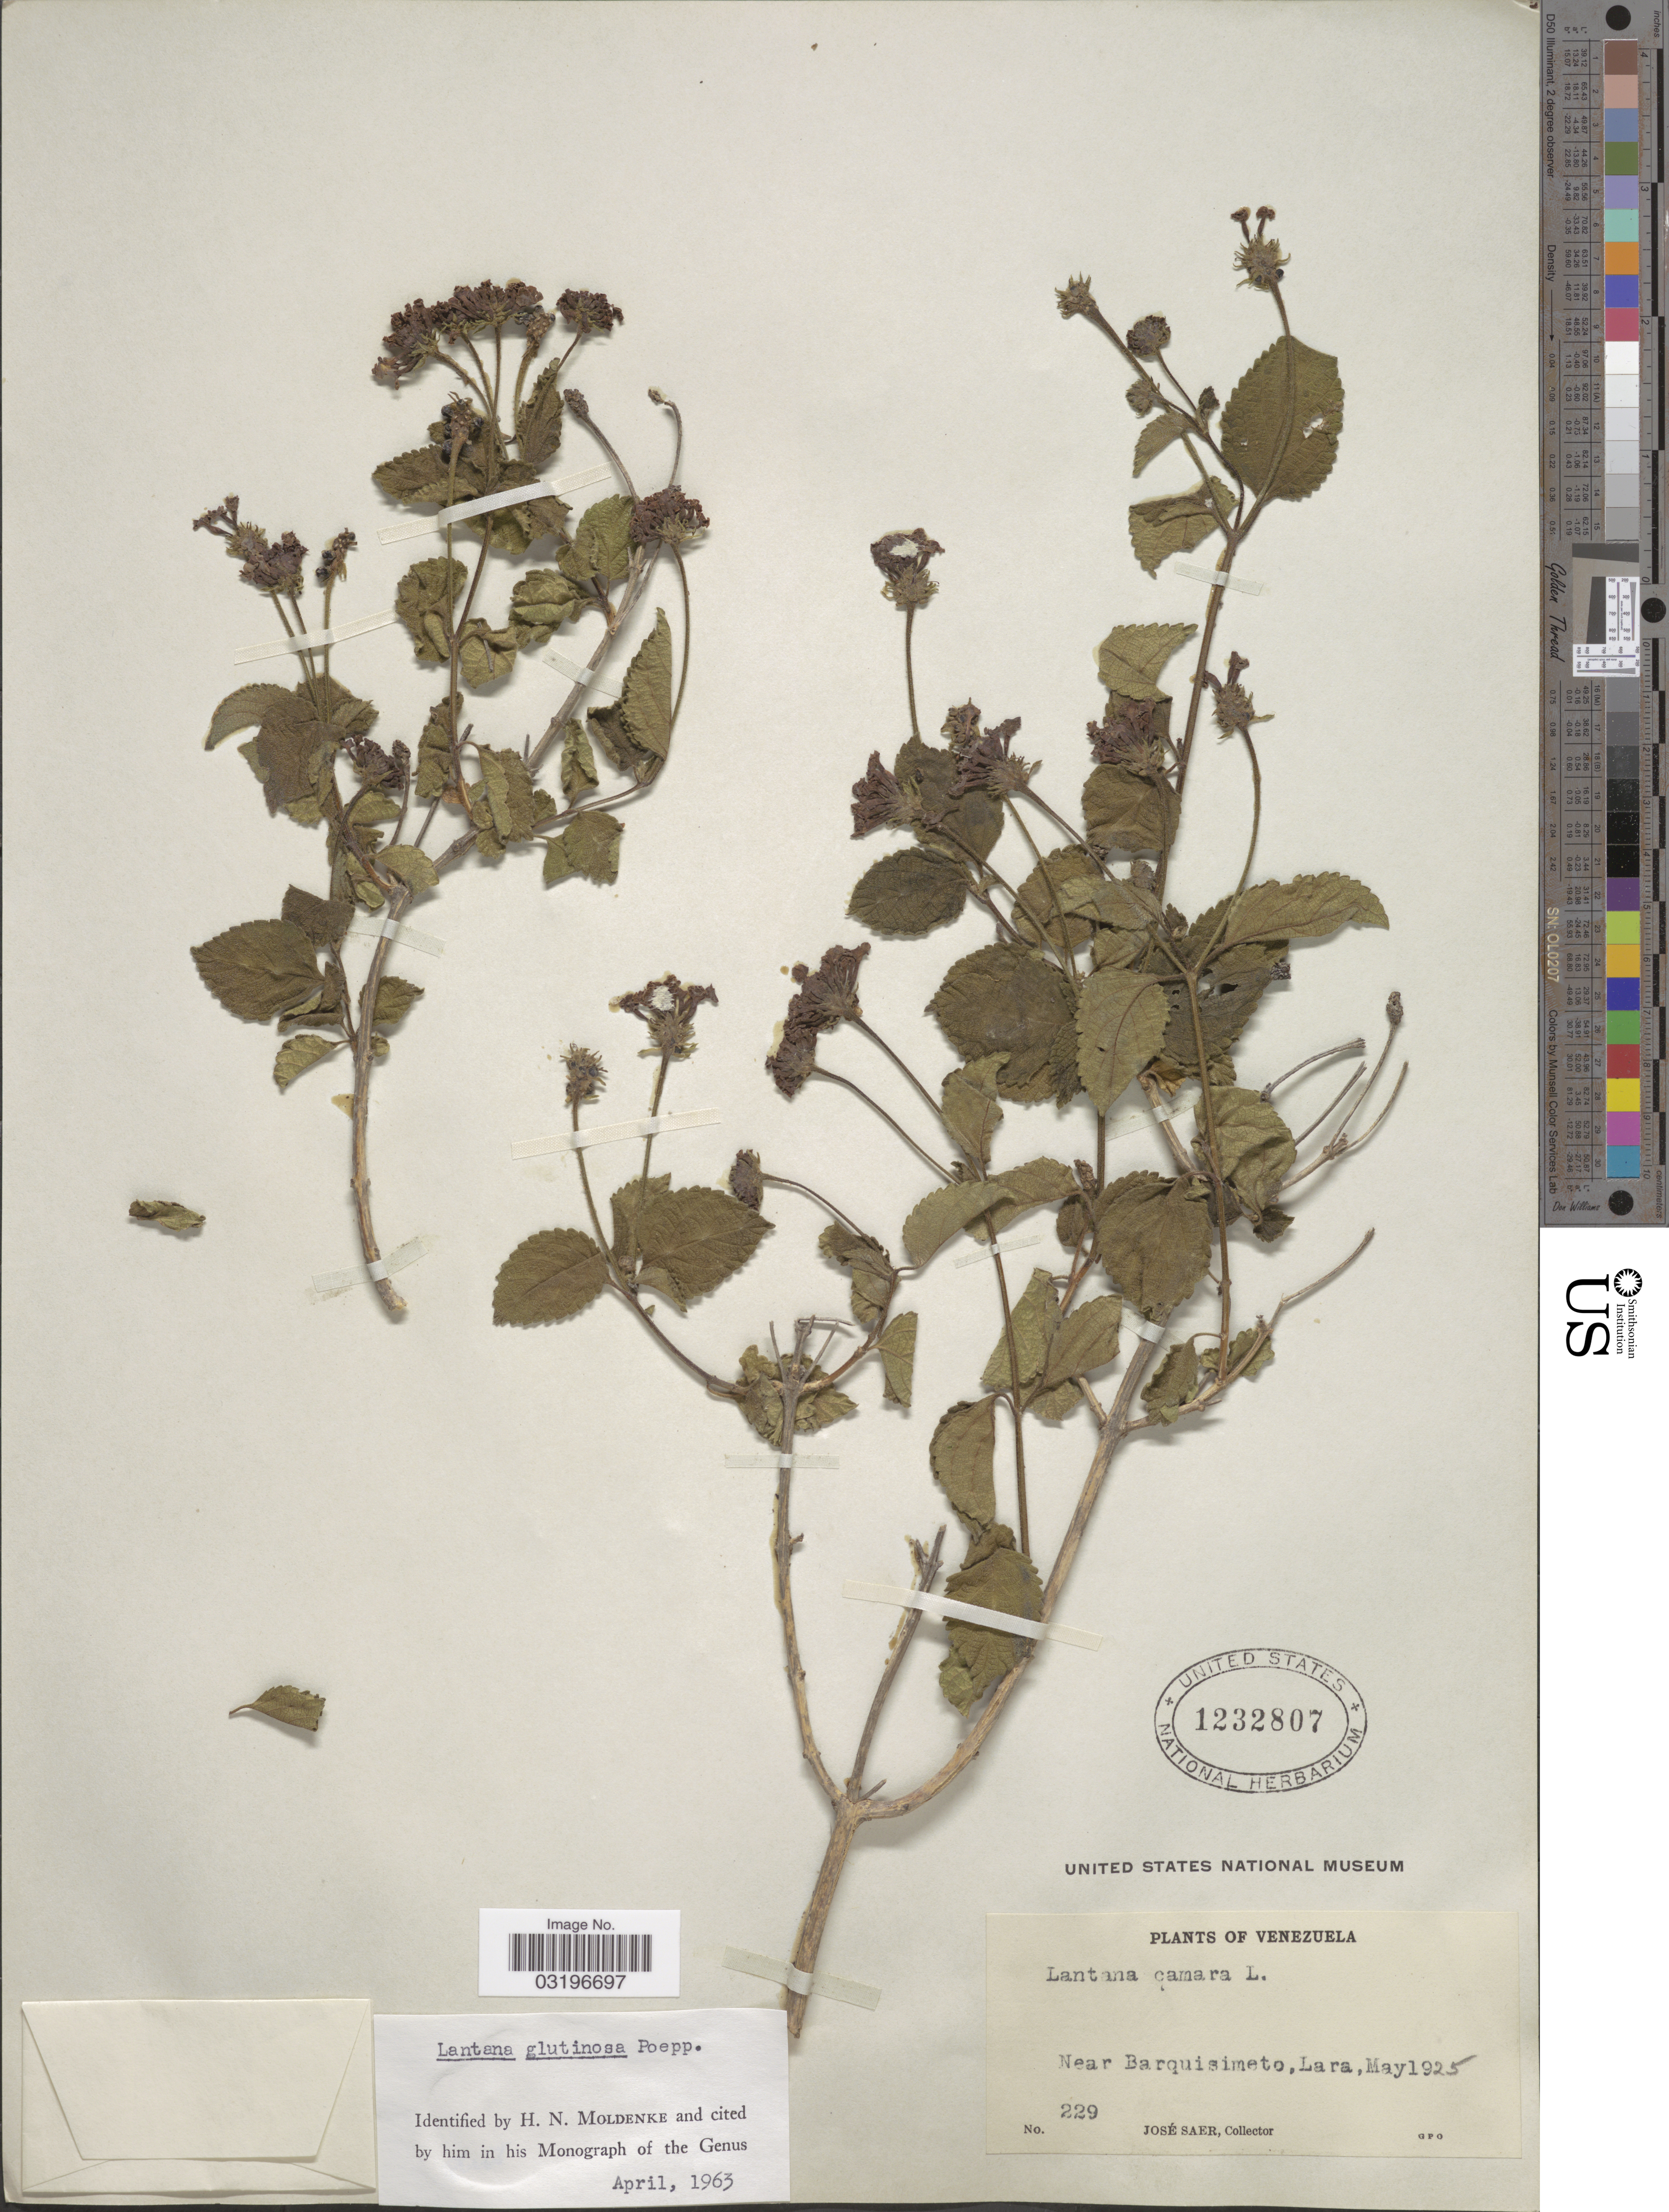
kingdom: Plantae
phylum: Tracheophyta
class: Magnoliopsida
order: Lamiales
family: Verbenaceae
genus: Lantana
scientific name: Lantana glutinosa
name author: Poepp.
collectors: J. Saer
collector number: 229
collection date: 1925-05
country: Venezuela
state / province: Lara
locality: Near Barquisimeto.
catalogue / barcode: US 1232807